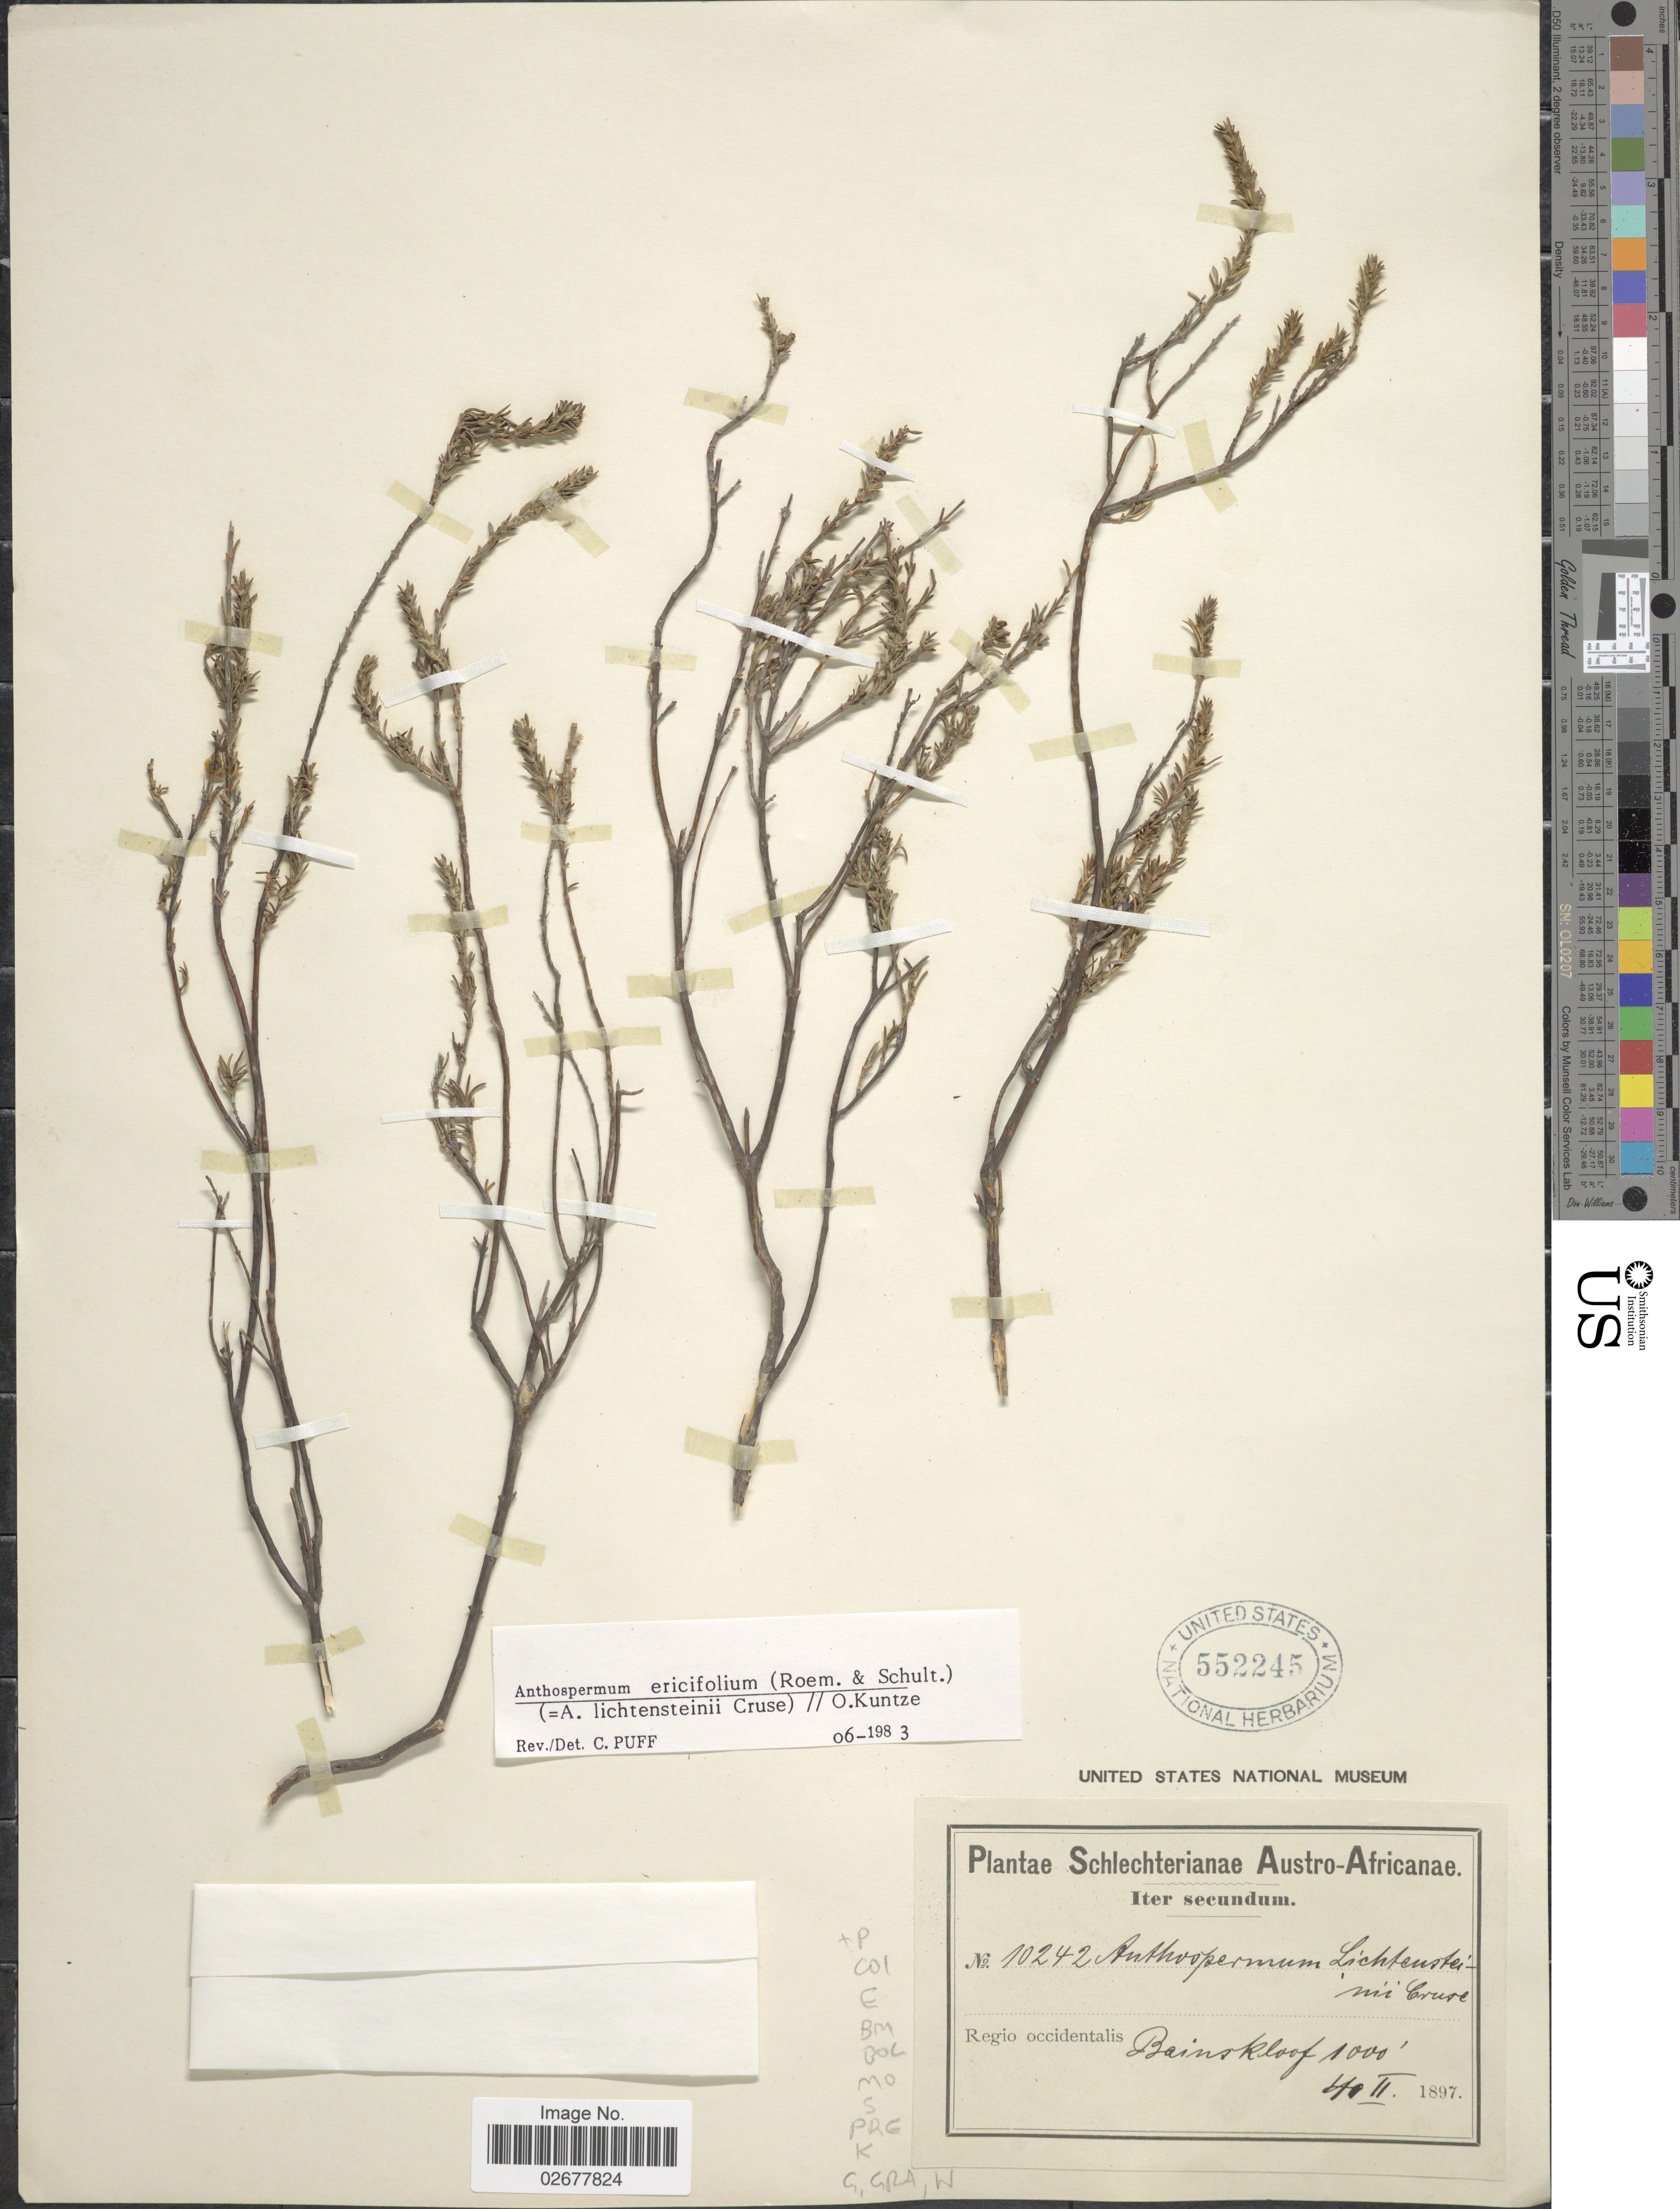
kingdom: Plantae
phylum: Tracheophyta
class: Magnoliopsida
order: Gentianales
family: Rubiaceae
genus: Anthospermum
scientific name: Anthospermum ericifolium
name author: (Licht. ex Roem. & Schult.) Kuntze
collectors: Schlechter, --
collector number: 10242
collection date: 1897-02-04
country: South Africa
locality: Austro-Africanae, Regio occidentalis, Bainskloof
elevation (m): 305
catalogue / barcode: US 552245